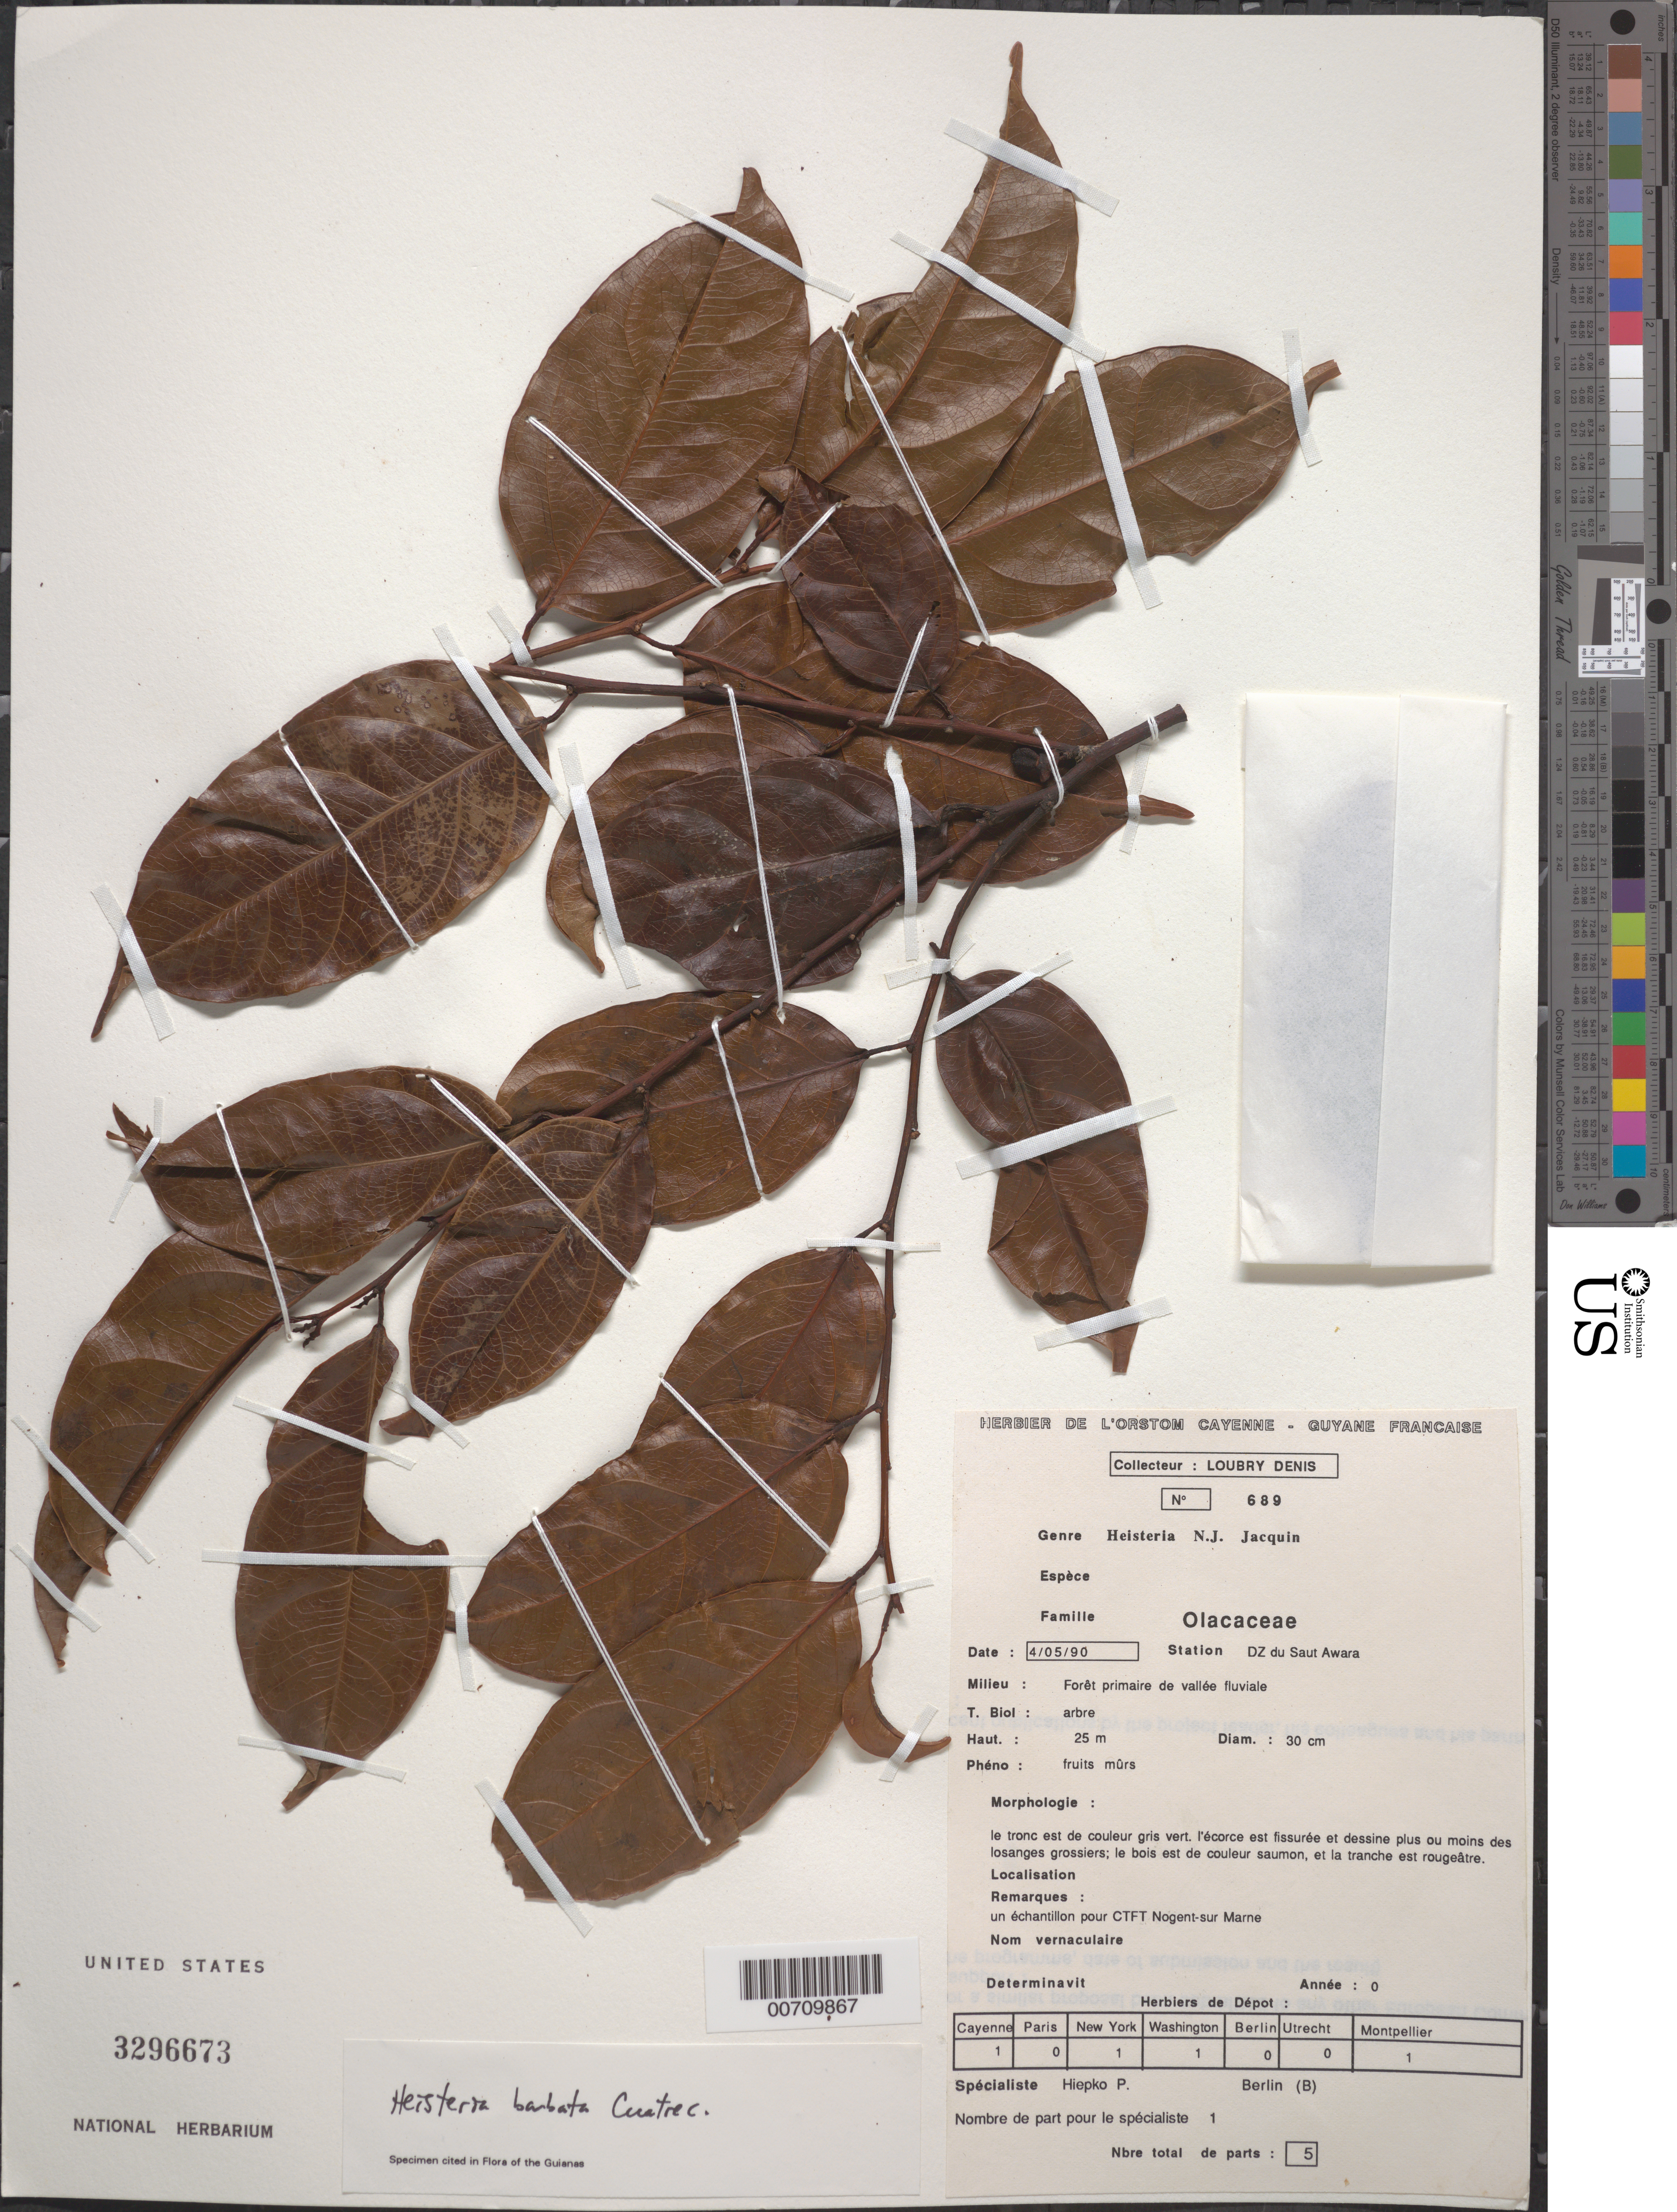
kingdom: Plantae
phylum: Tracheophyta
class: Magnoliopsida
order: Santalales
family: Erythropalaceae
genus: Heisteria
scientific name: Heisteria barbata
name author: Cuatrec.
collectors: D. Loubry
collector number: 689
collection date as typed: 4-May-90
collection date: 1990-05-04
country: French Guiana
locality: DZ du Saut Awara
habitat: Primary forest of fluvial valley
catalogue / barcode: US 3296673